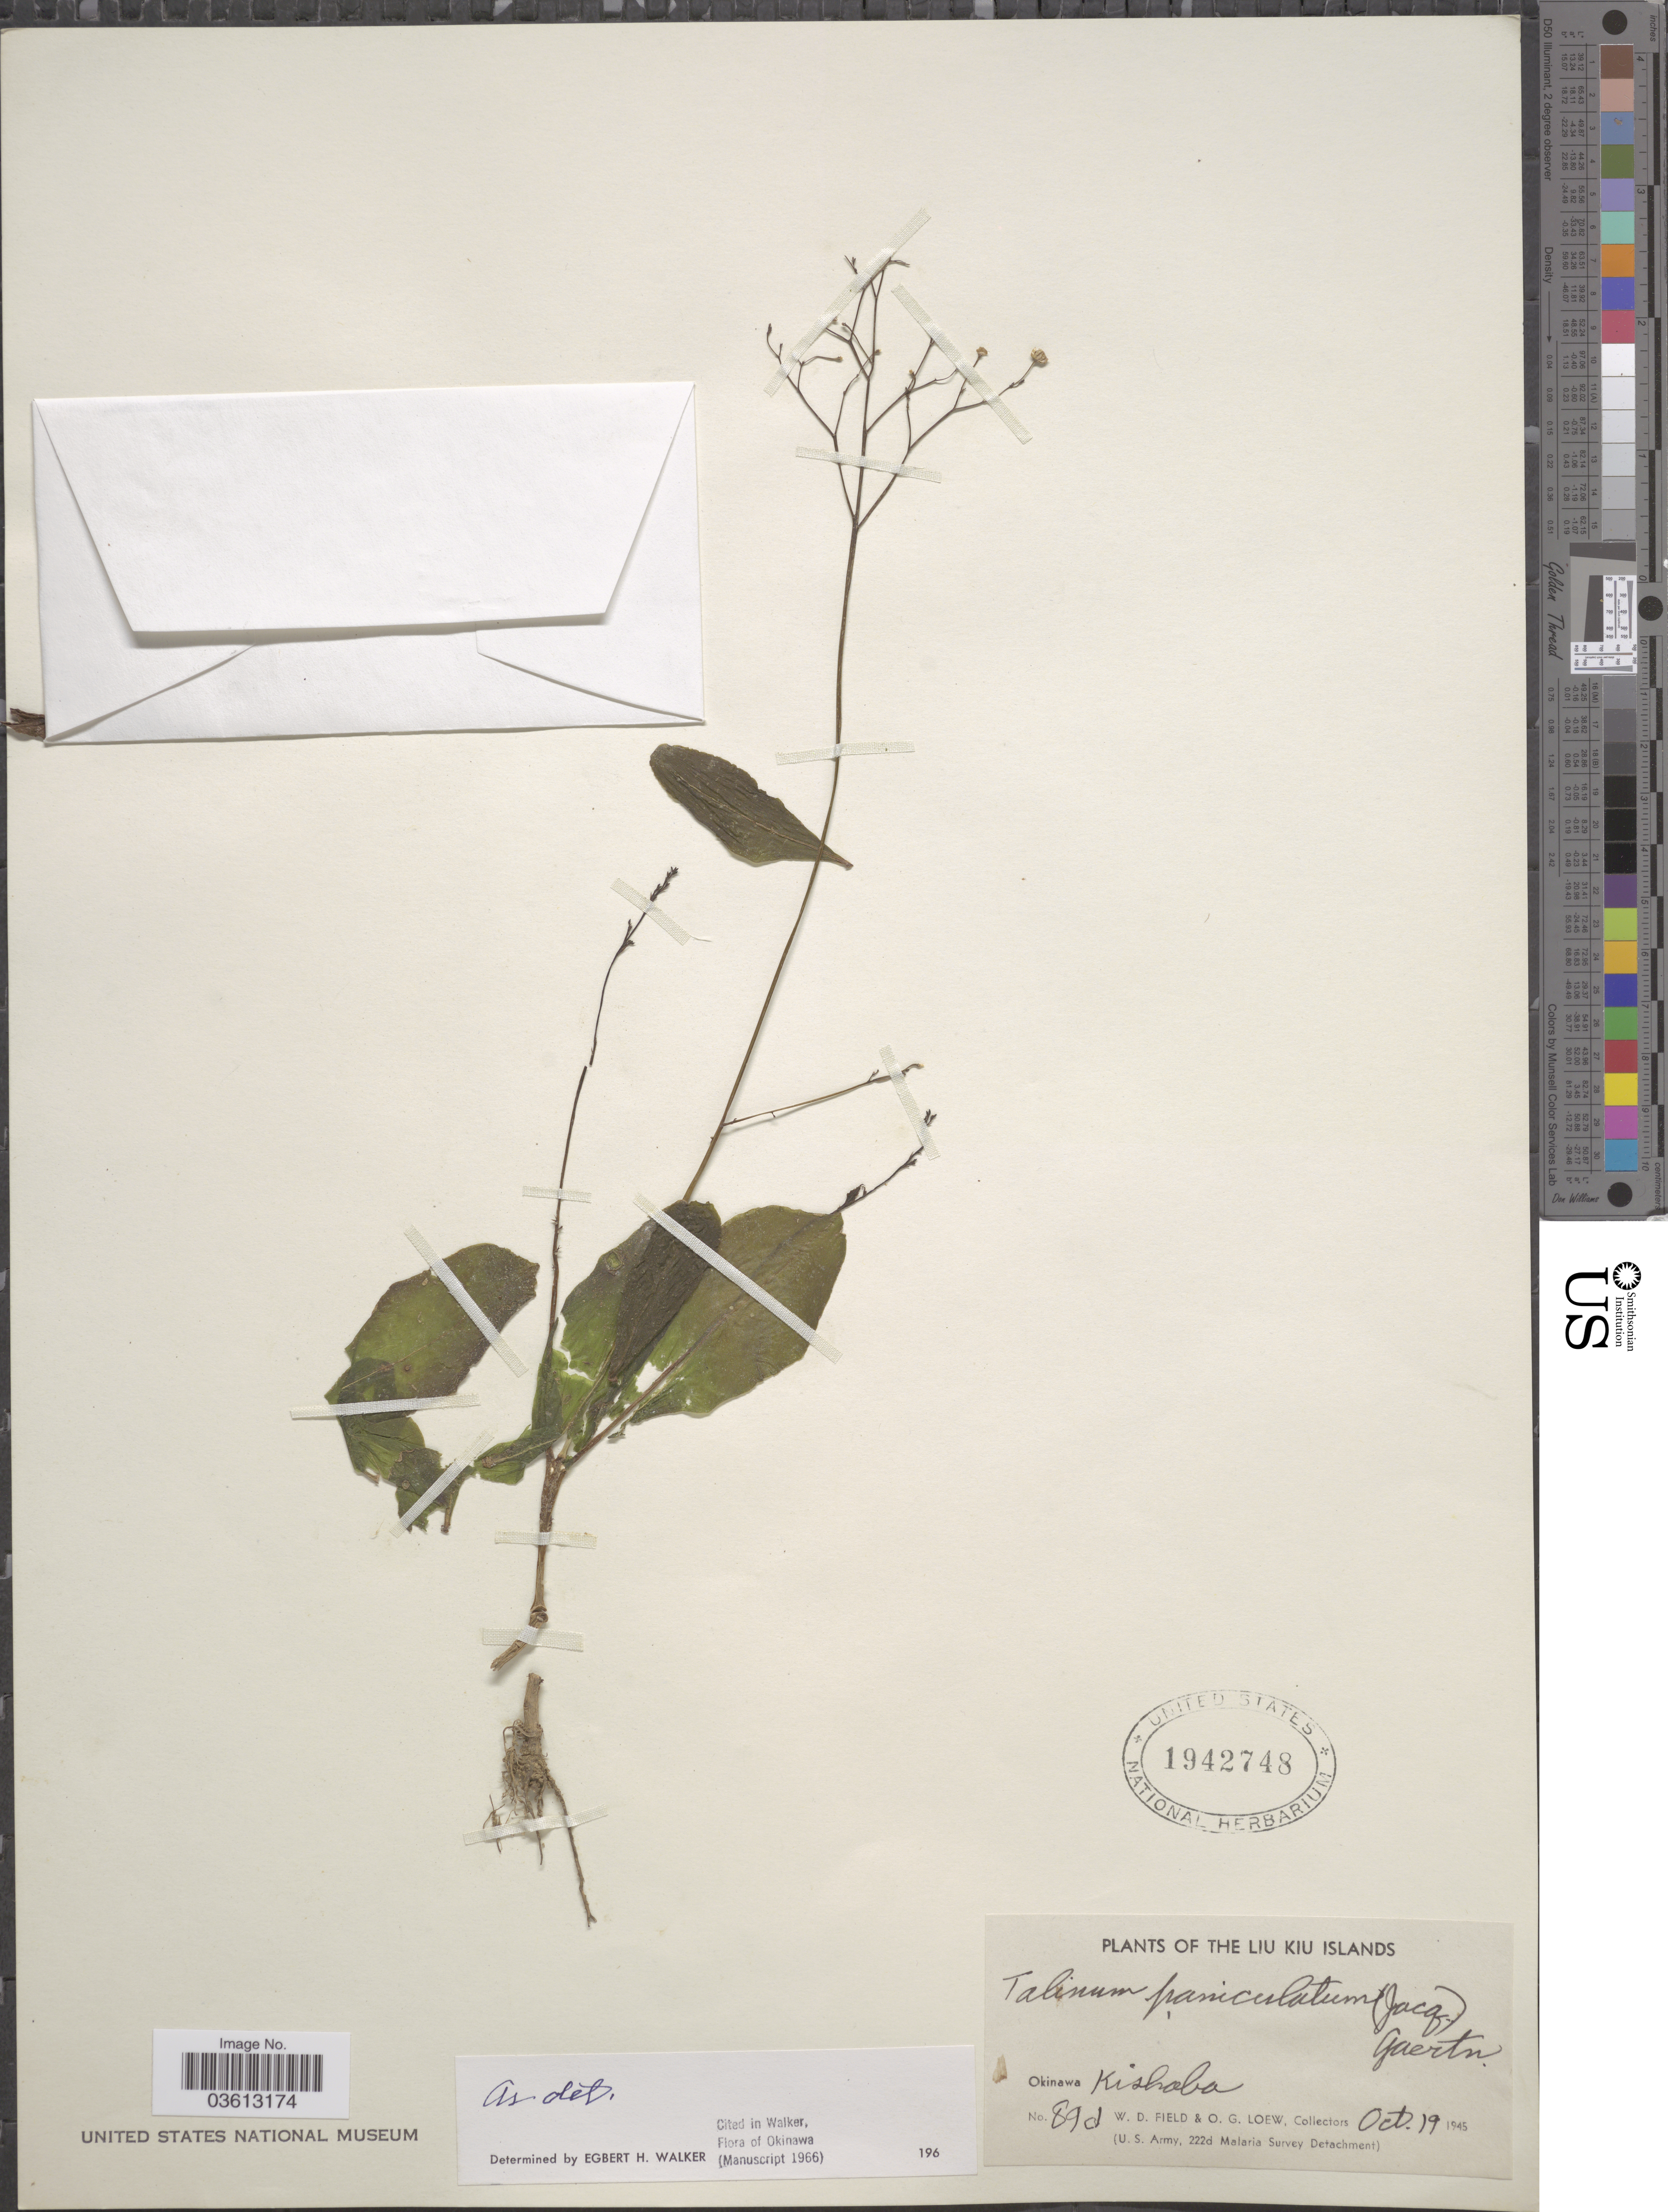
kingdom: Plantae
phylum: Tracheophyta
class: Magnoliopsida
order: Caryophyllales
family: Talinaceae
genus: Talinum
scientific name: Talinum paniculatum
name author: (Jacq.) Gaertn.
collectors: W. D. Field & O. G. Loew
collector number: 89d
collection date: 1945-10-19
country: Japan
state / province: Okinawa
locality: The Liu Kiu Islands, Kishaba.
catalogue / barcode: US 1942748